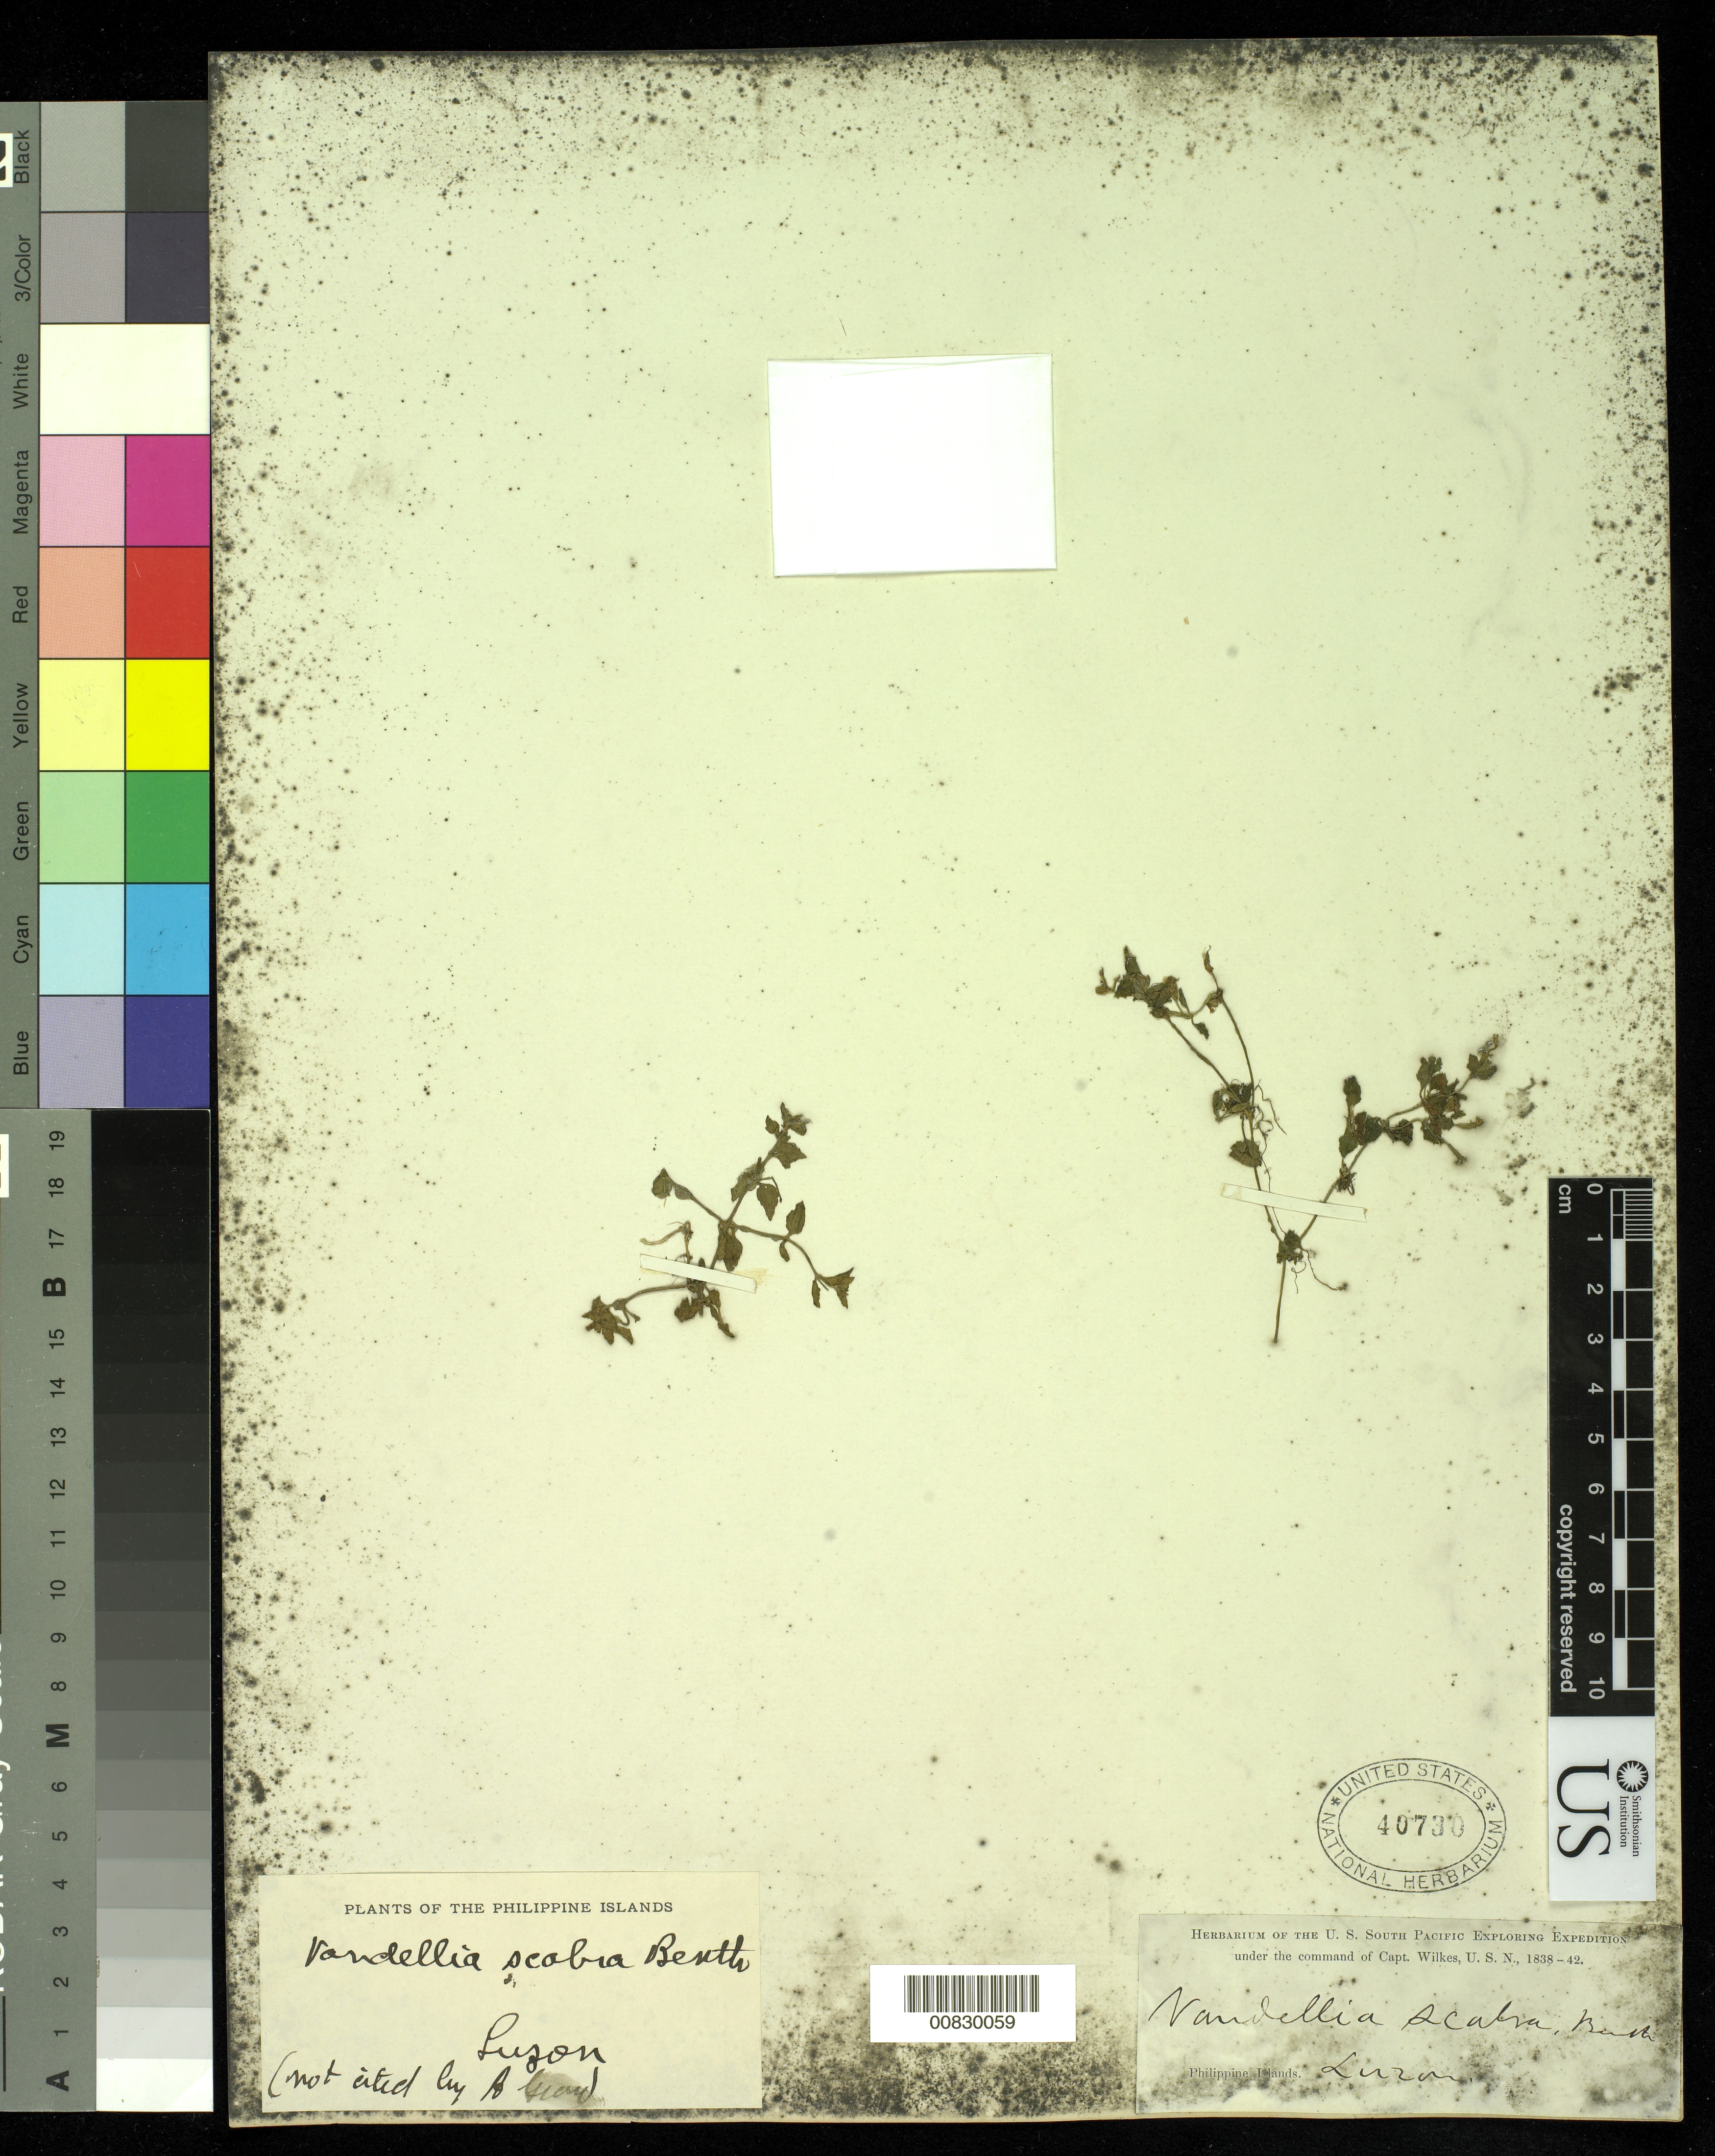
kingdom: Plantae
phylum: Tracheophyta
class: Magnoliopsida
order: Lamiales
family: Linderniaceae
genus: Lindernia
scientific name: Lindernia pusilla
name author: (Willd.) Bold.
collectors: Wilkes Explor. Exped.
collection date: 1838/1842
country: Philippines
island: Luzon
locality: Luzon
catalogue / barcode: US 40730